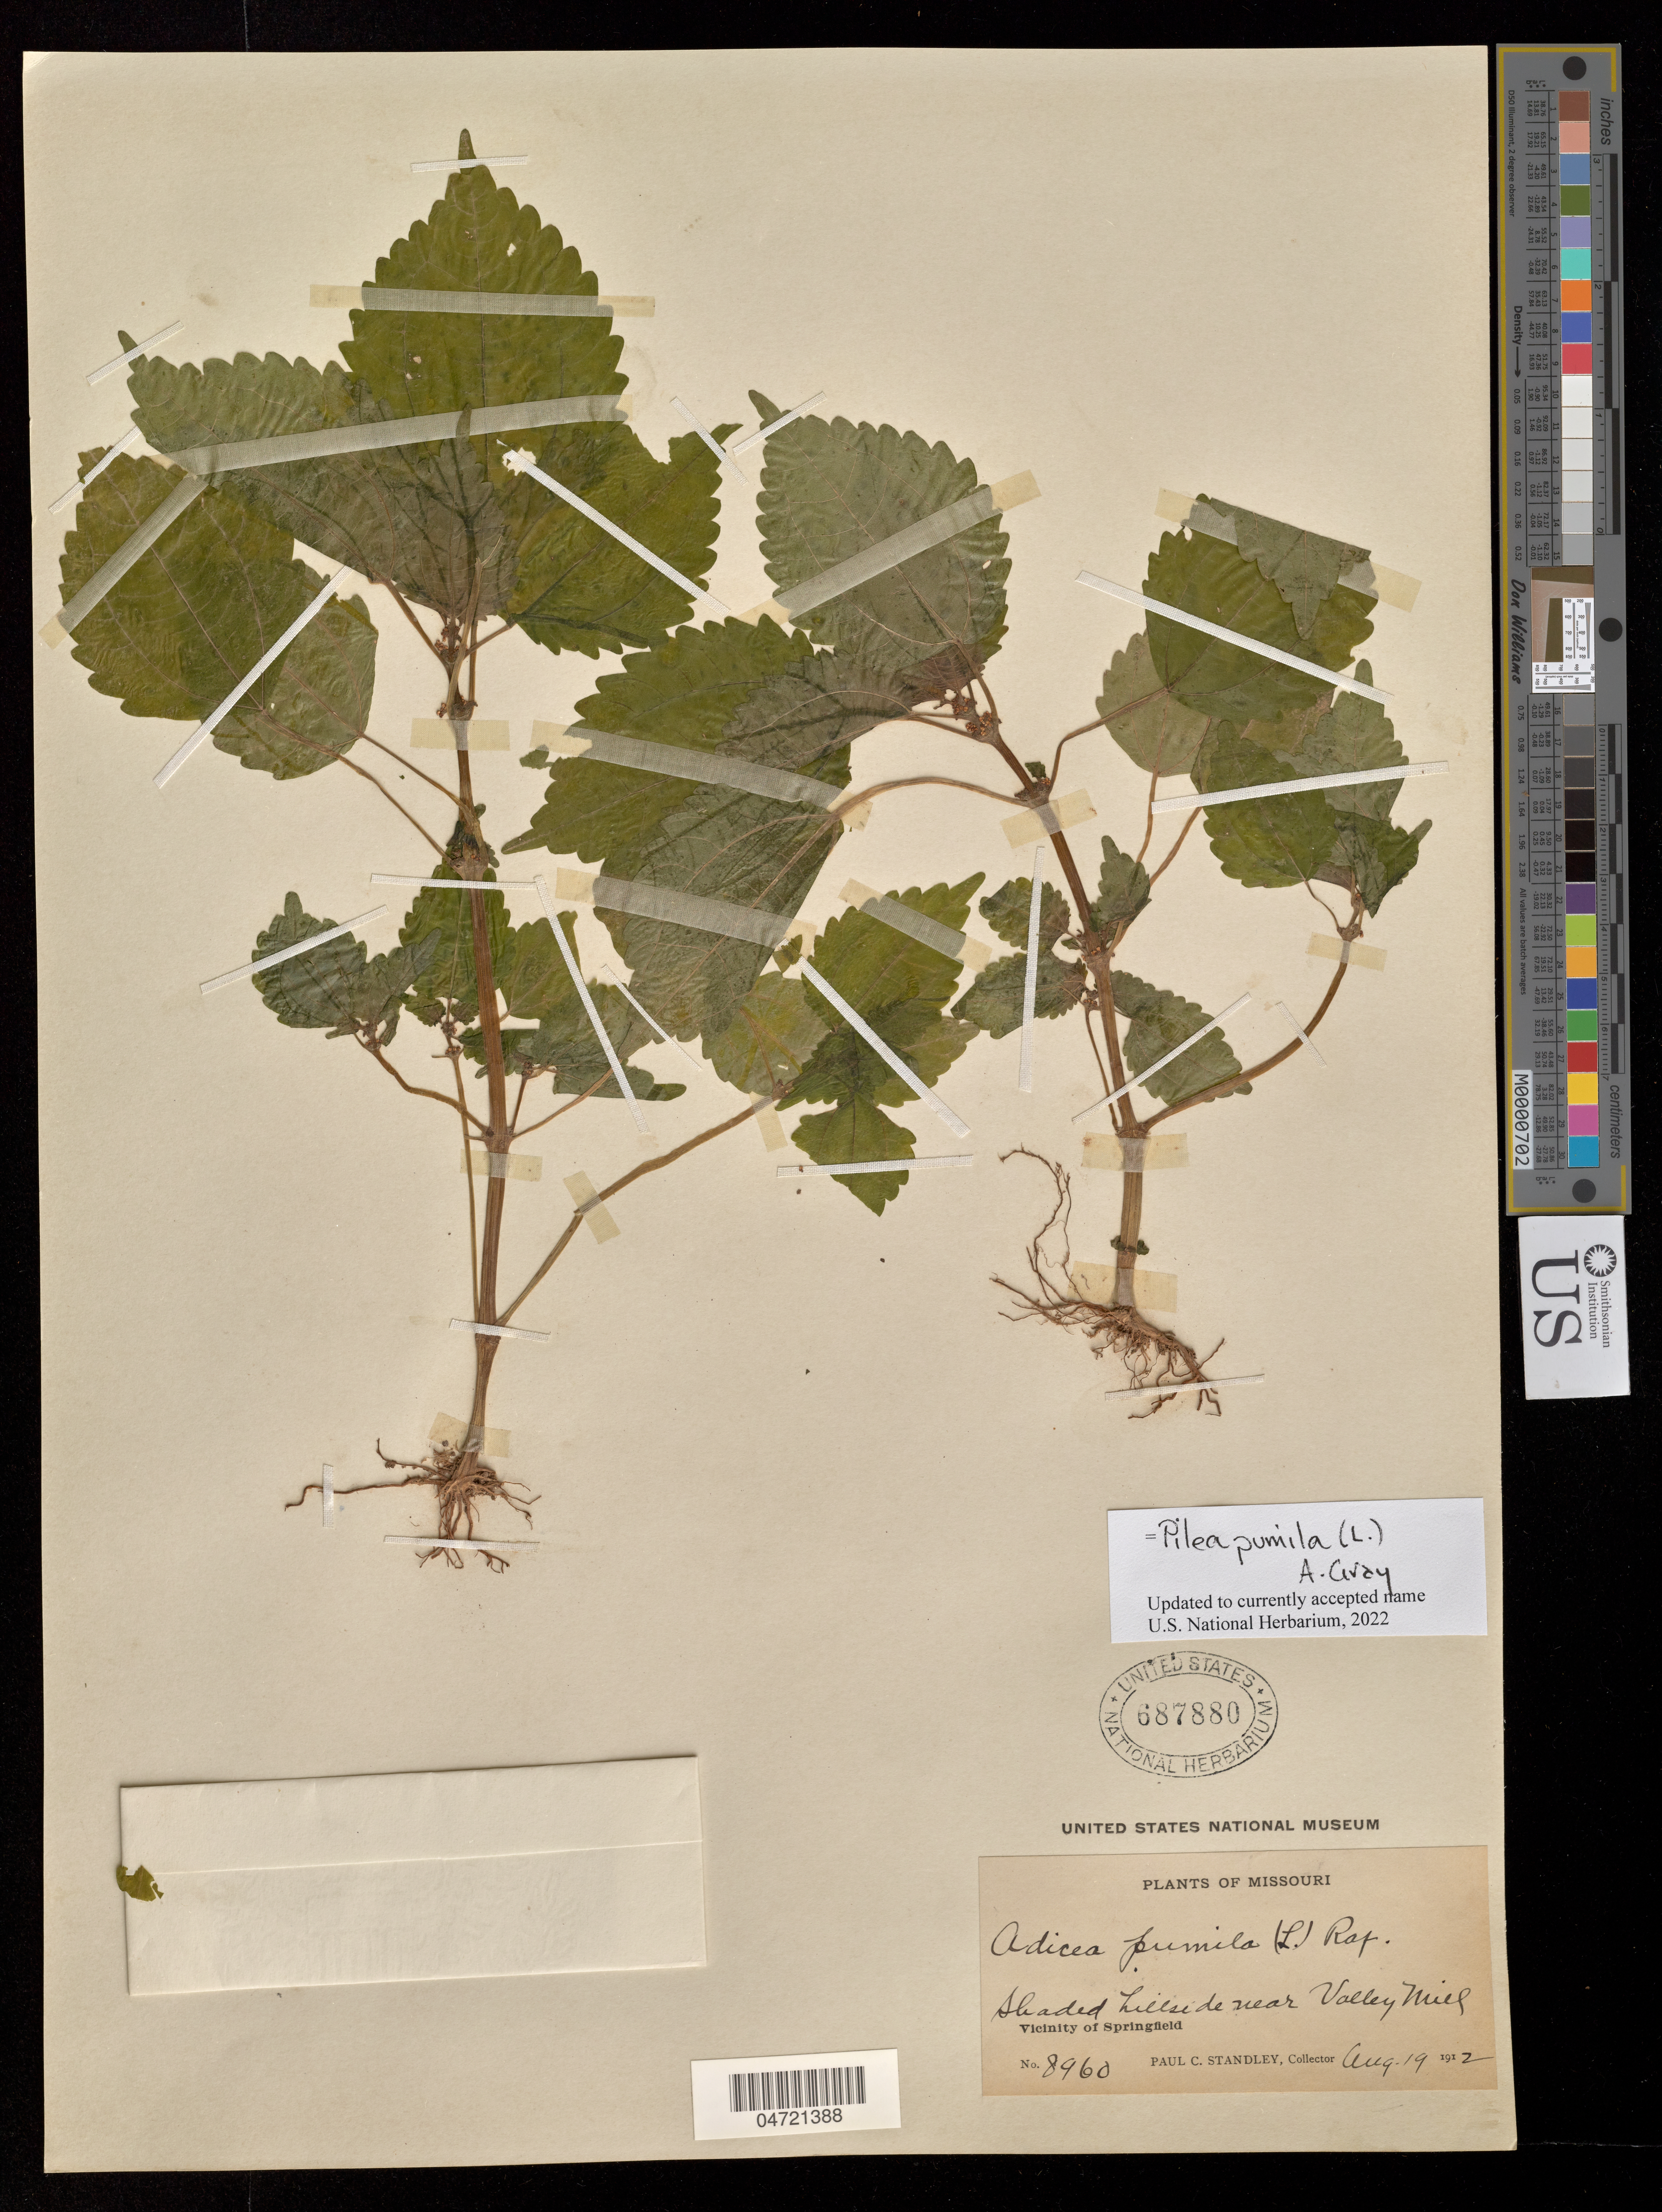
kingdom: Plantae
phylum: Tracheophyta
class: Magnoliopsida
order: Rosales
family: Urticaceae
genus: Pilea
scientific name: Pilea pumila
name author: (L.) A. Gray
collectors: P. C. Standley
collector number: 8960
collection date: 1912-08-19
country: United States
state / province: Missouri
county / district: Greene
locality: Vicinity of Springfield, near Valley Mill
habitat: Shaded hillside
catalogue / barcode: US 687880